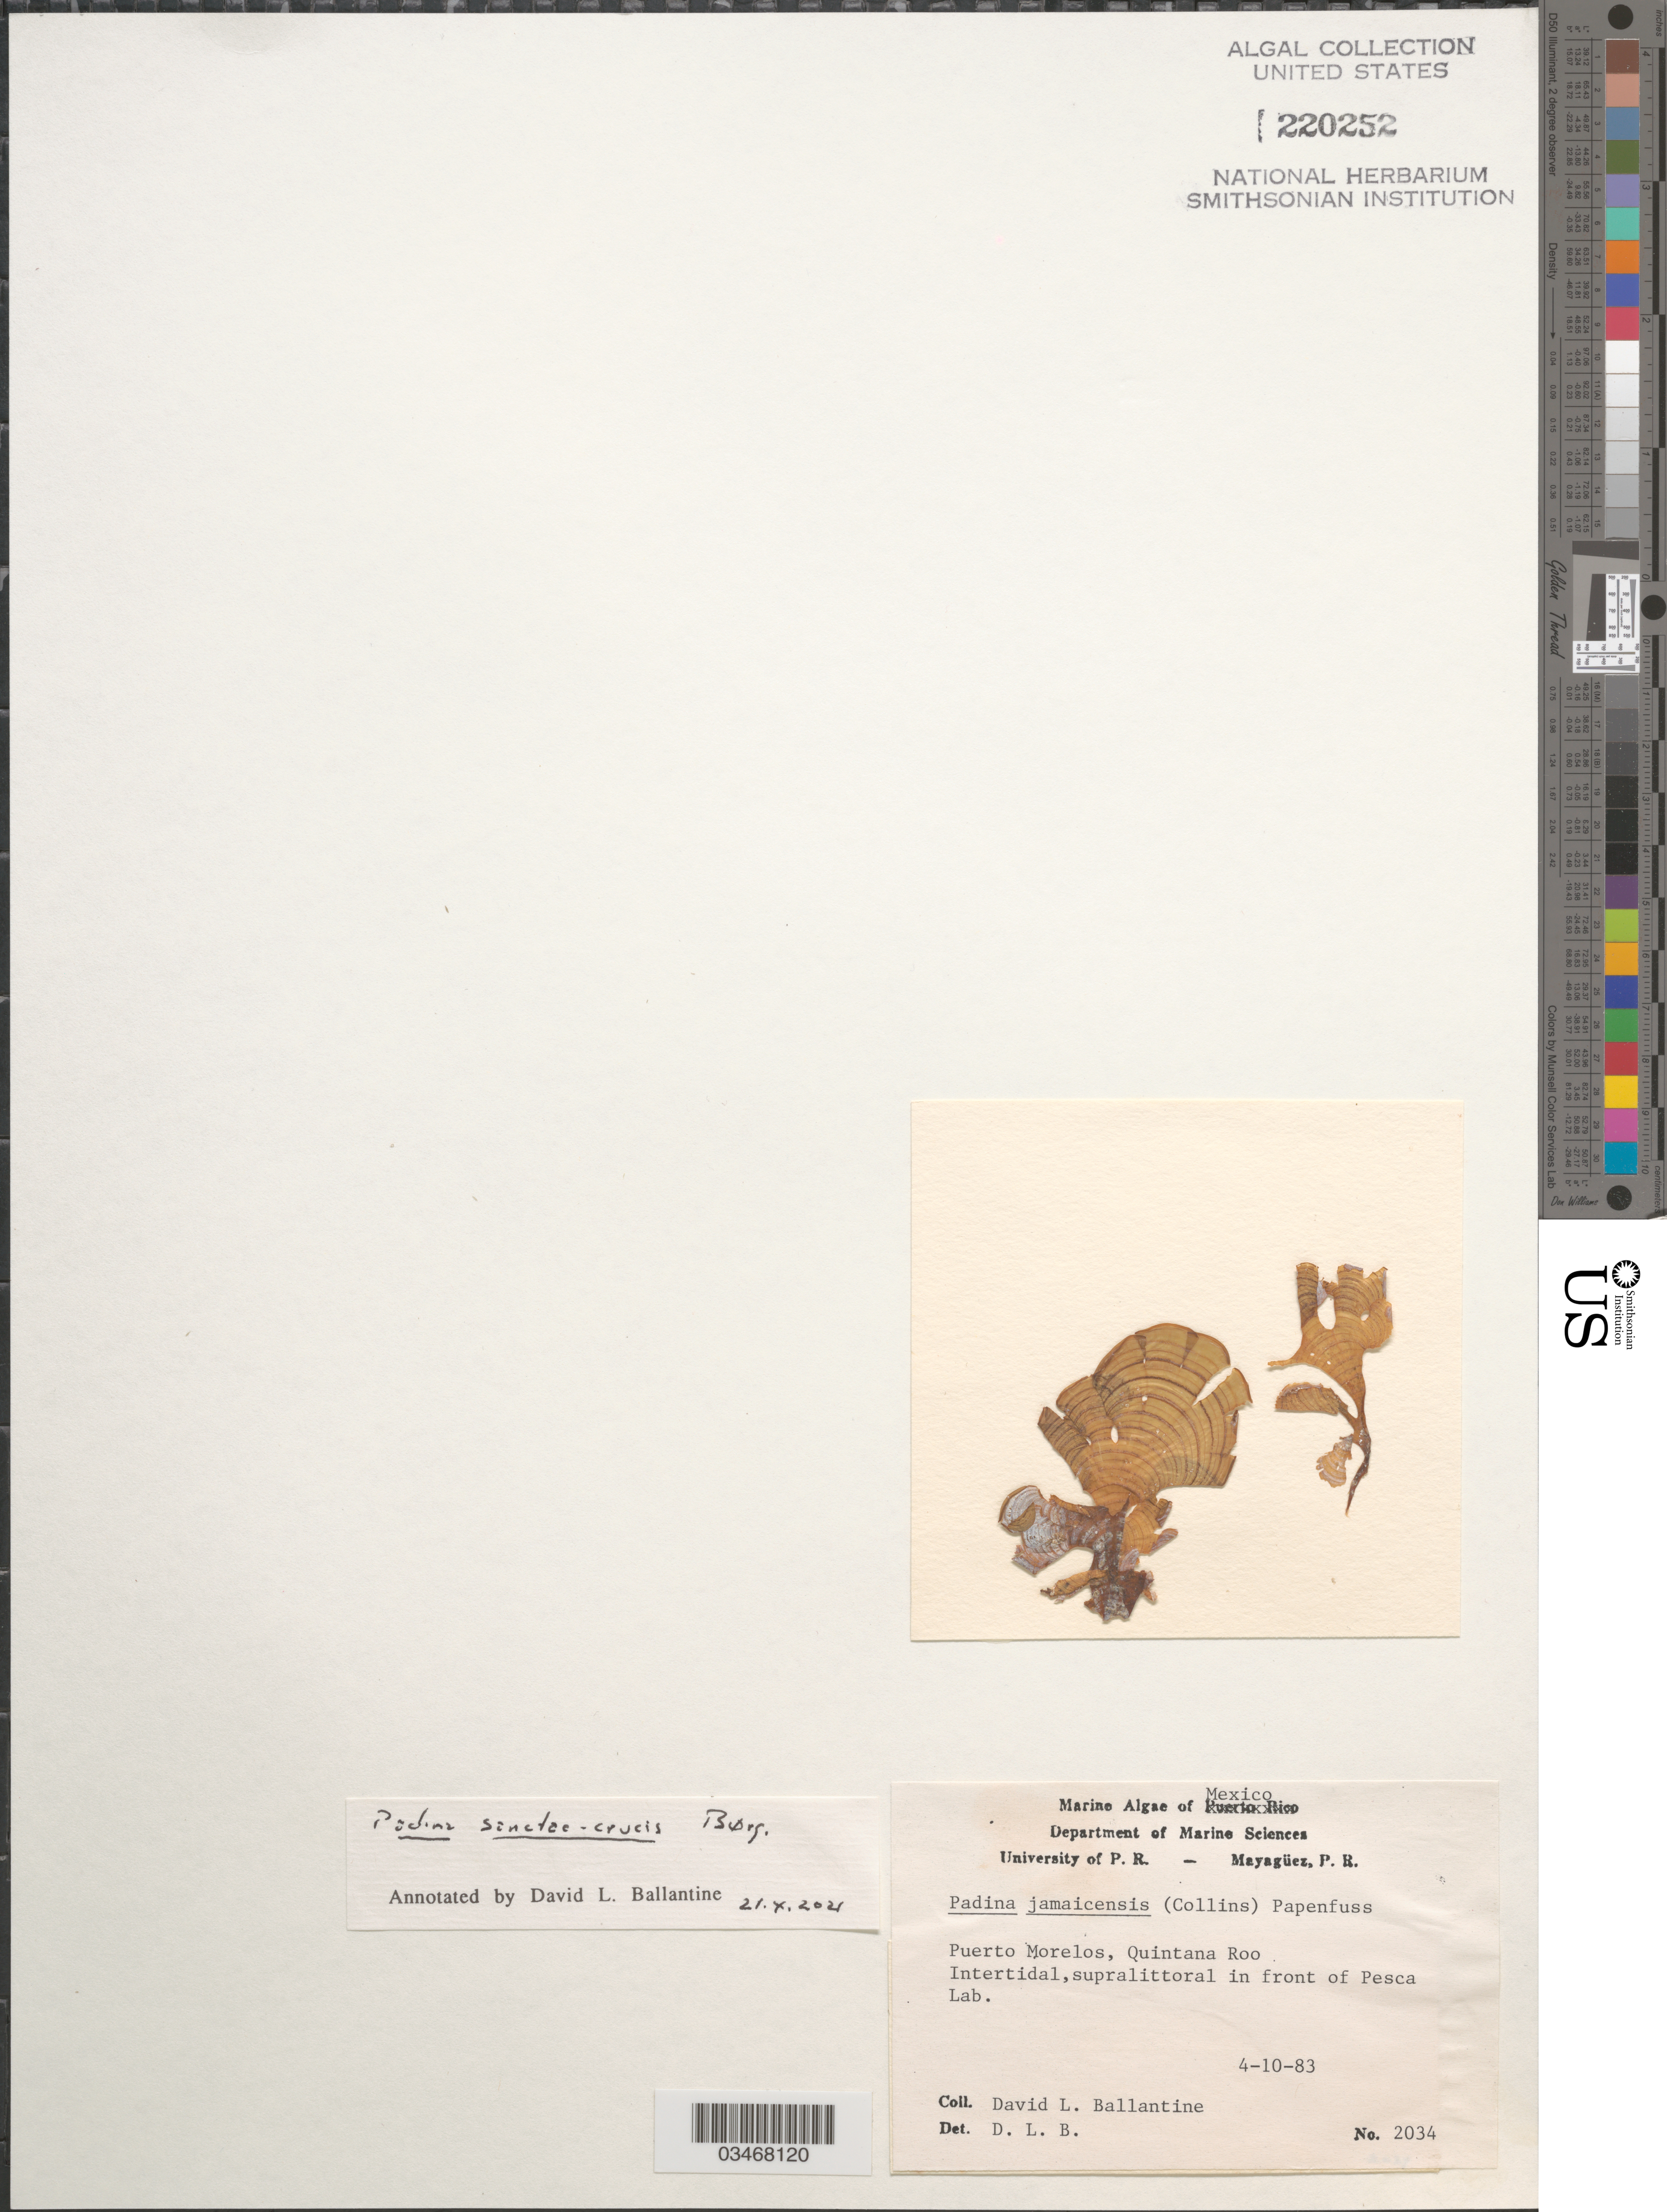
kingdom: Chromista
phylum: Ochrophyta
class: Phaeophyceae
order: Dictyotales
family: Dictyotaceae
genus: Padina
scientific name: Padina sanctae-crucis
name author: Børgesen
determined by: Ballantine, D. L.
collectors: D.L. Ballantine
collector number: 2034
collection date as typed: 10 Apr 1983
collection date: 1983-04-10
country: Mexico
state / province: Quintana Roo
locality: Puerto Morelos, front of Pesca Laboratory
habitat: Intertidal, supralittoral.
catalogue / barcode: US 220252